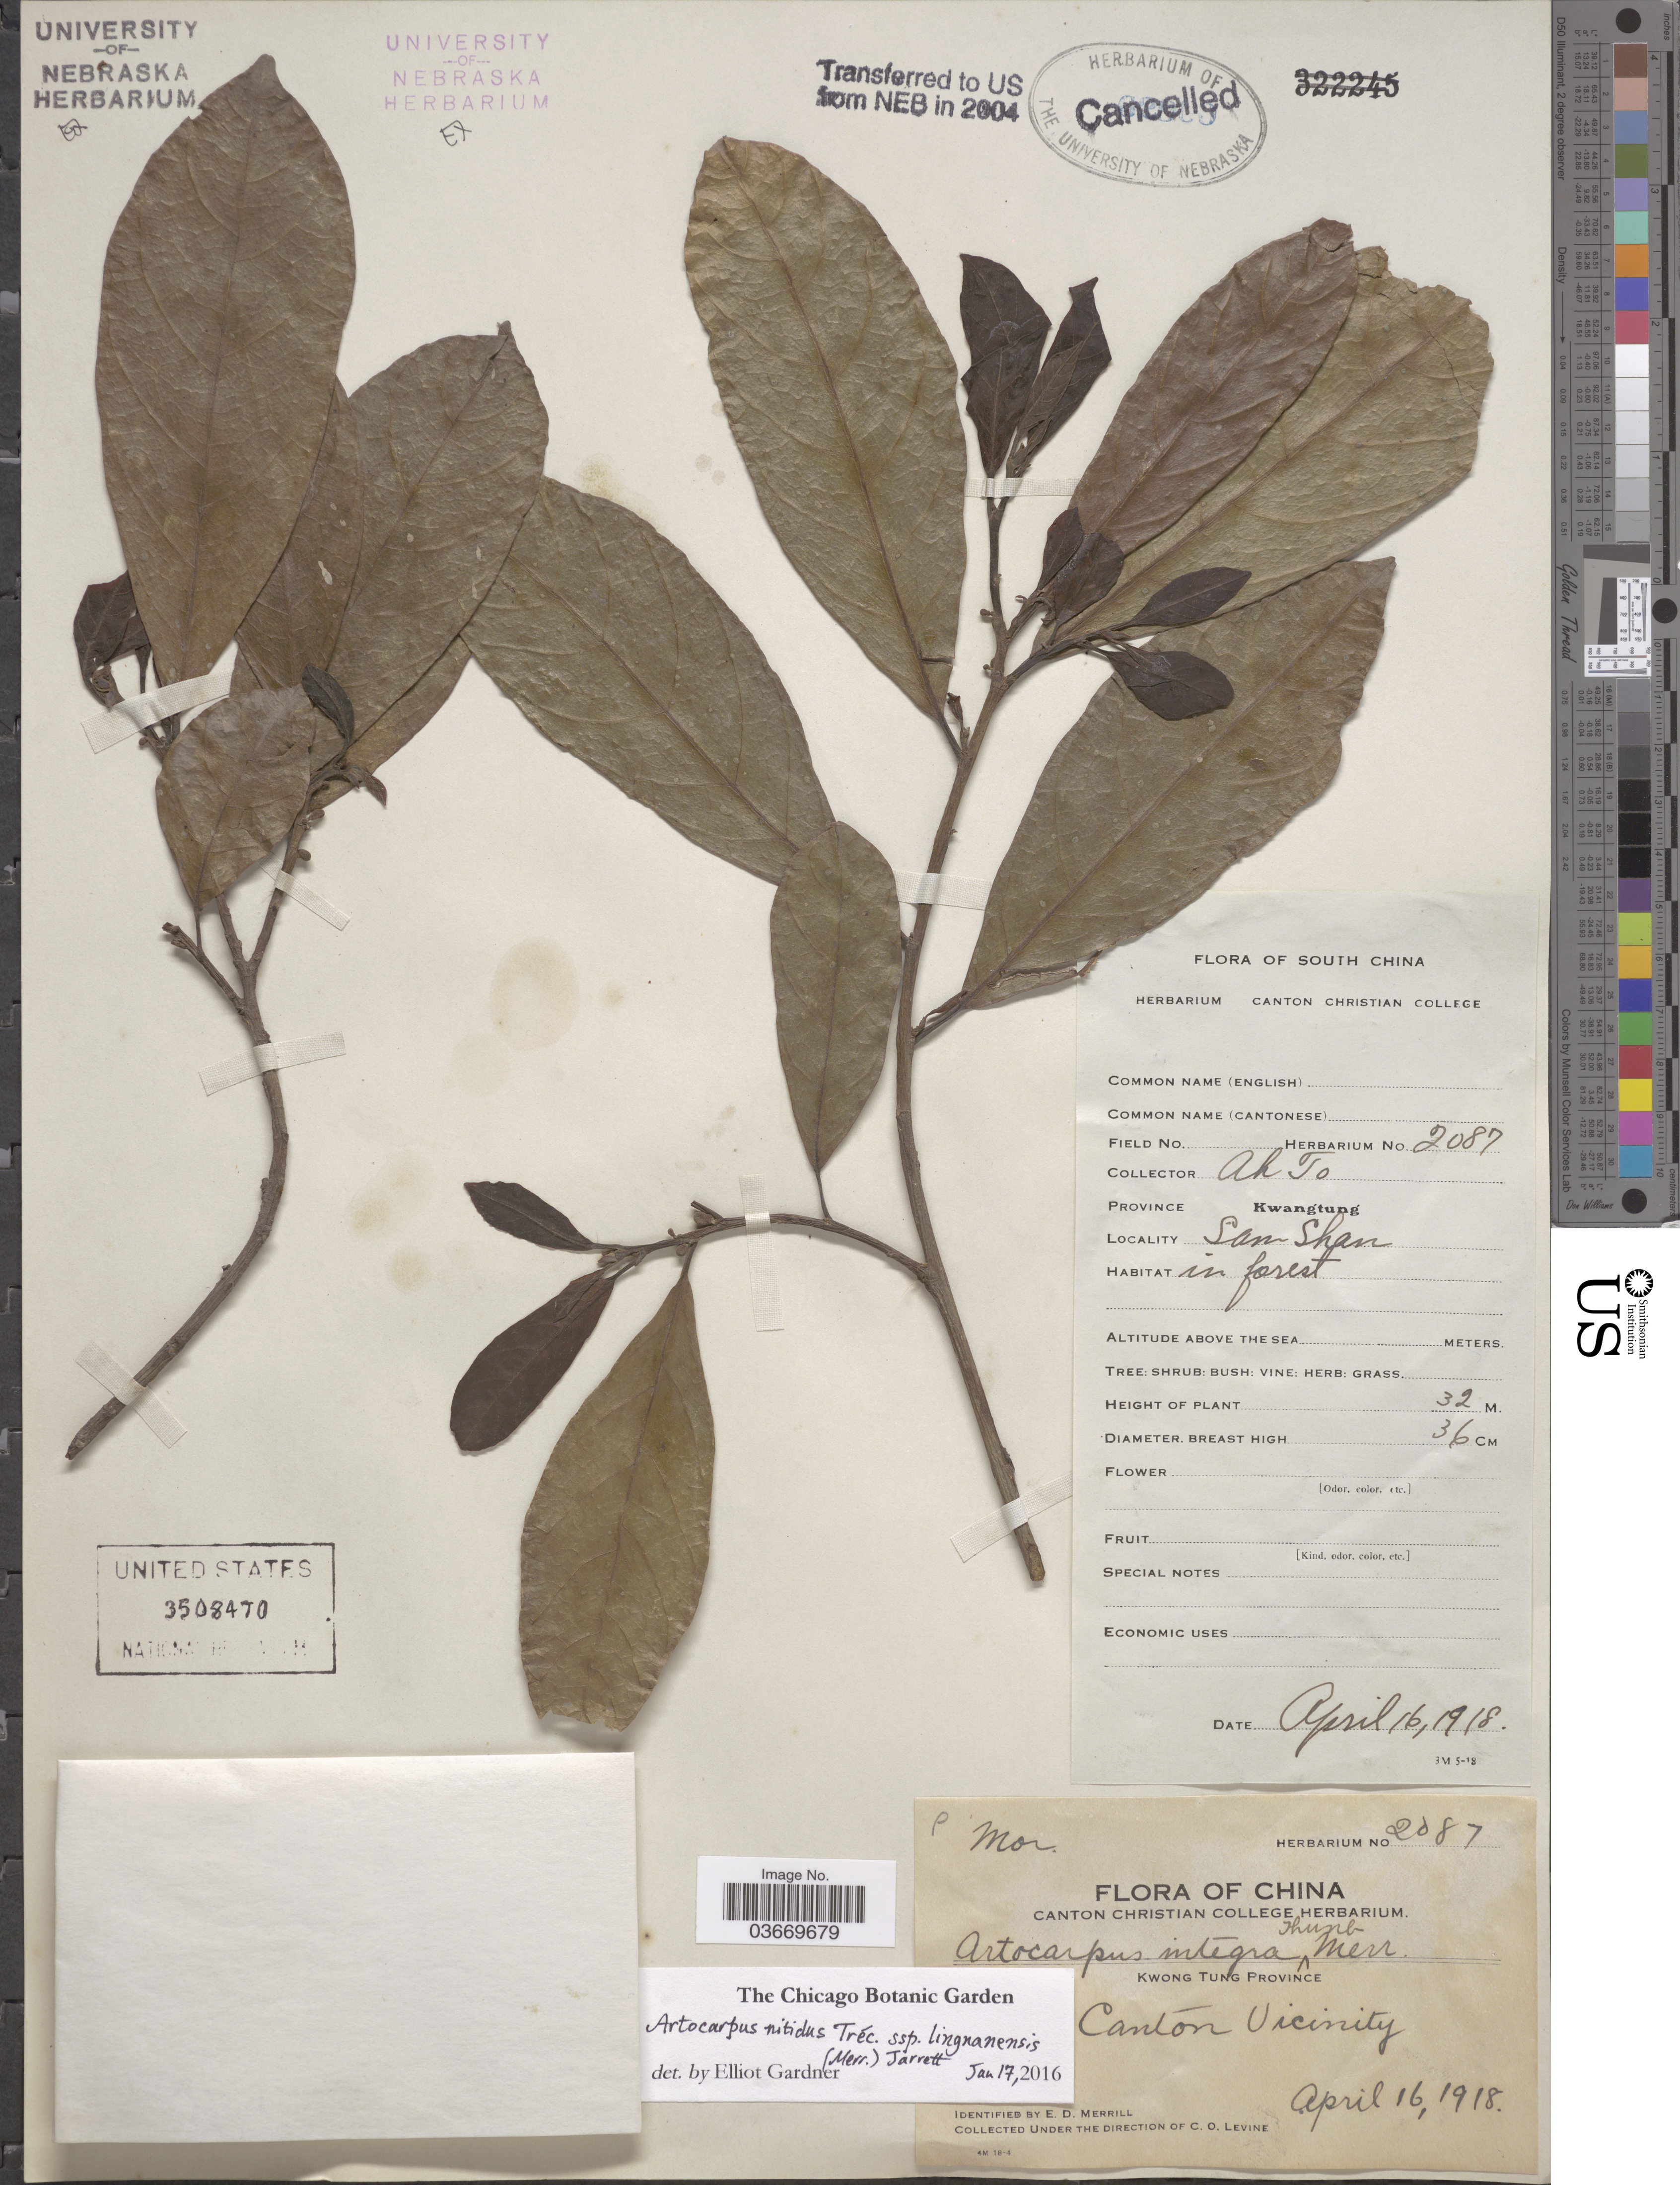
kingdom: Plantae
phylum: Tracheophyta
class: Magnoliopsida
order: Rosales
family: Moraceae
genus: Artocarpus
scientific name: Artocarpus nitidus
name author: Trécul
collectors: Ah To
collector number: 2087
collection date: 1918-04-16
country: China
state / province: Guangdong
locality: South China. Sam Shan. Canton Vicinity.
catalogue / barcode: US 3508470